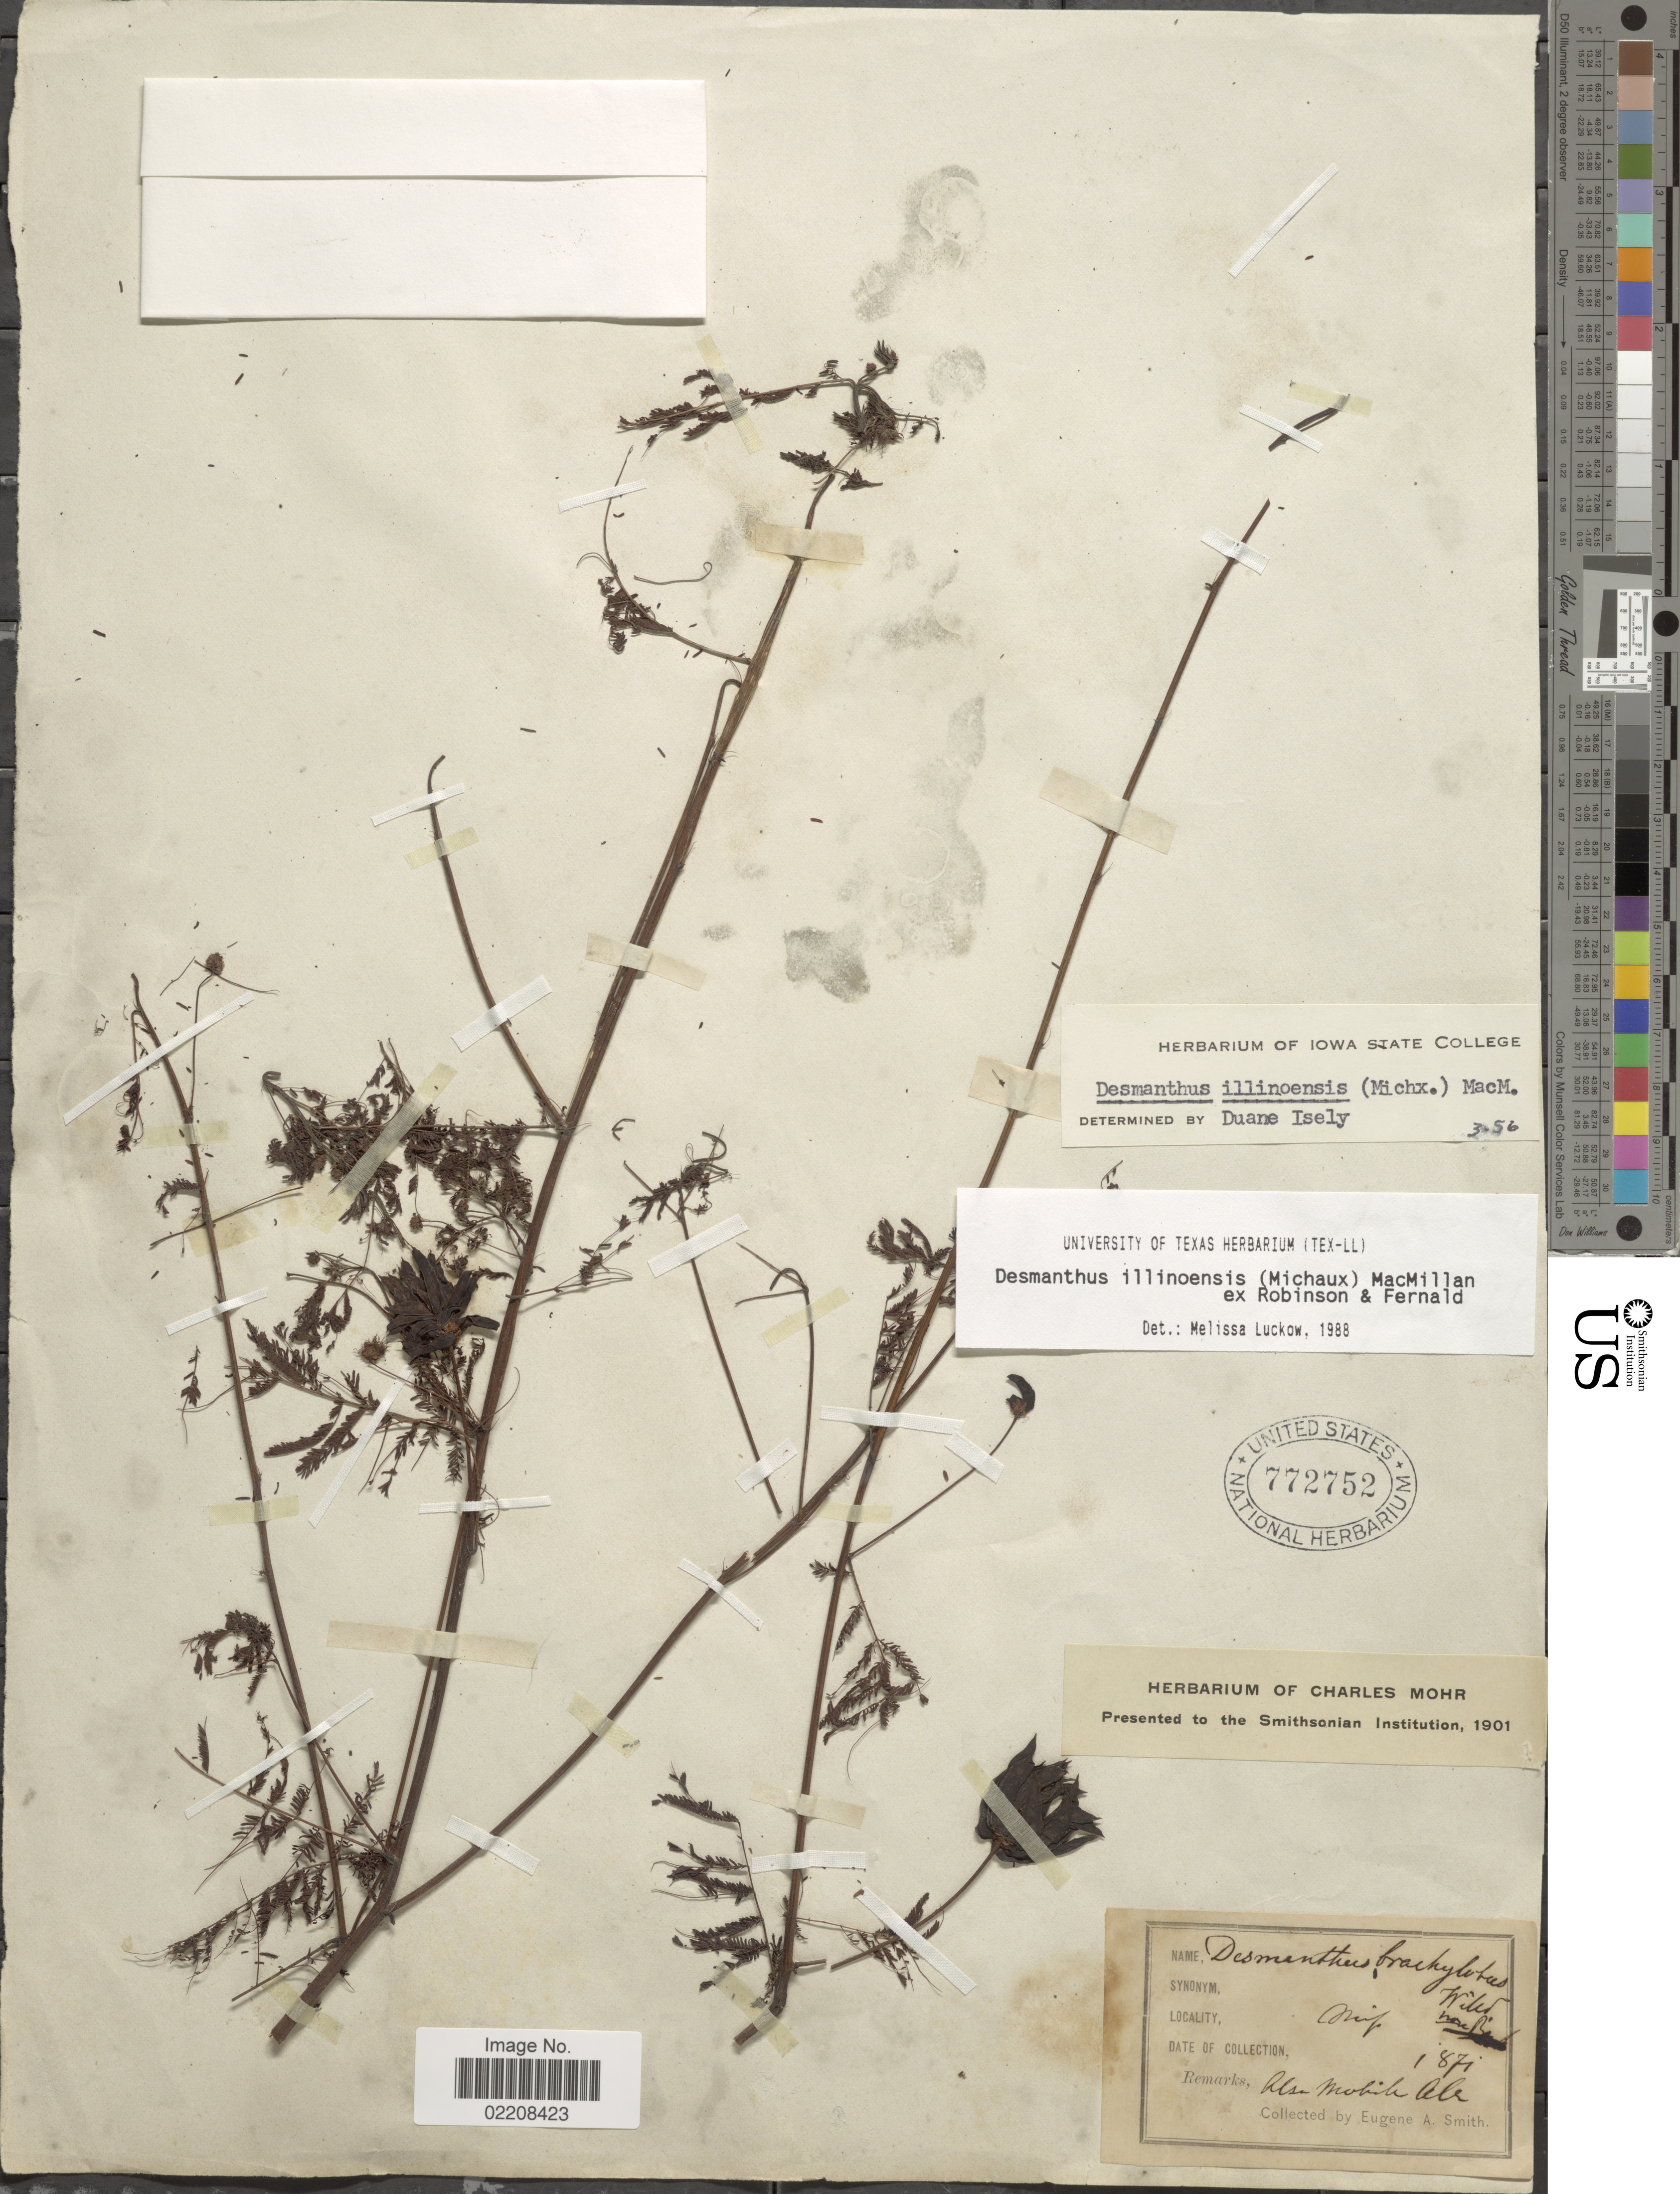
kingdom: Plantae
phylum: Tracheophyta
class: Magnoliopsida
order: Fabales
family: Fabaceae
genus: Desmanthus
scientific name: Desmanthus illinoensis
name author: (Michx.) MacMill.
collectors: E. A. Smith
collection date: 1871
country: United States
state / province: Mississippi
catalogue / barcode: US 772752